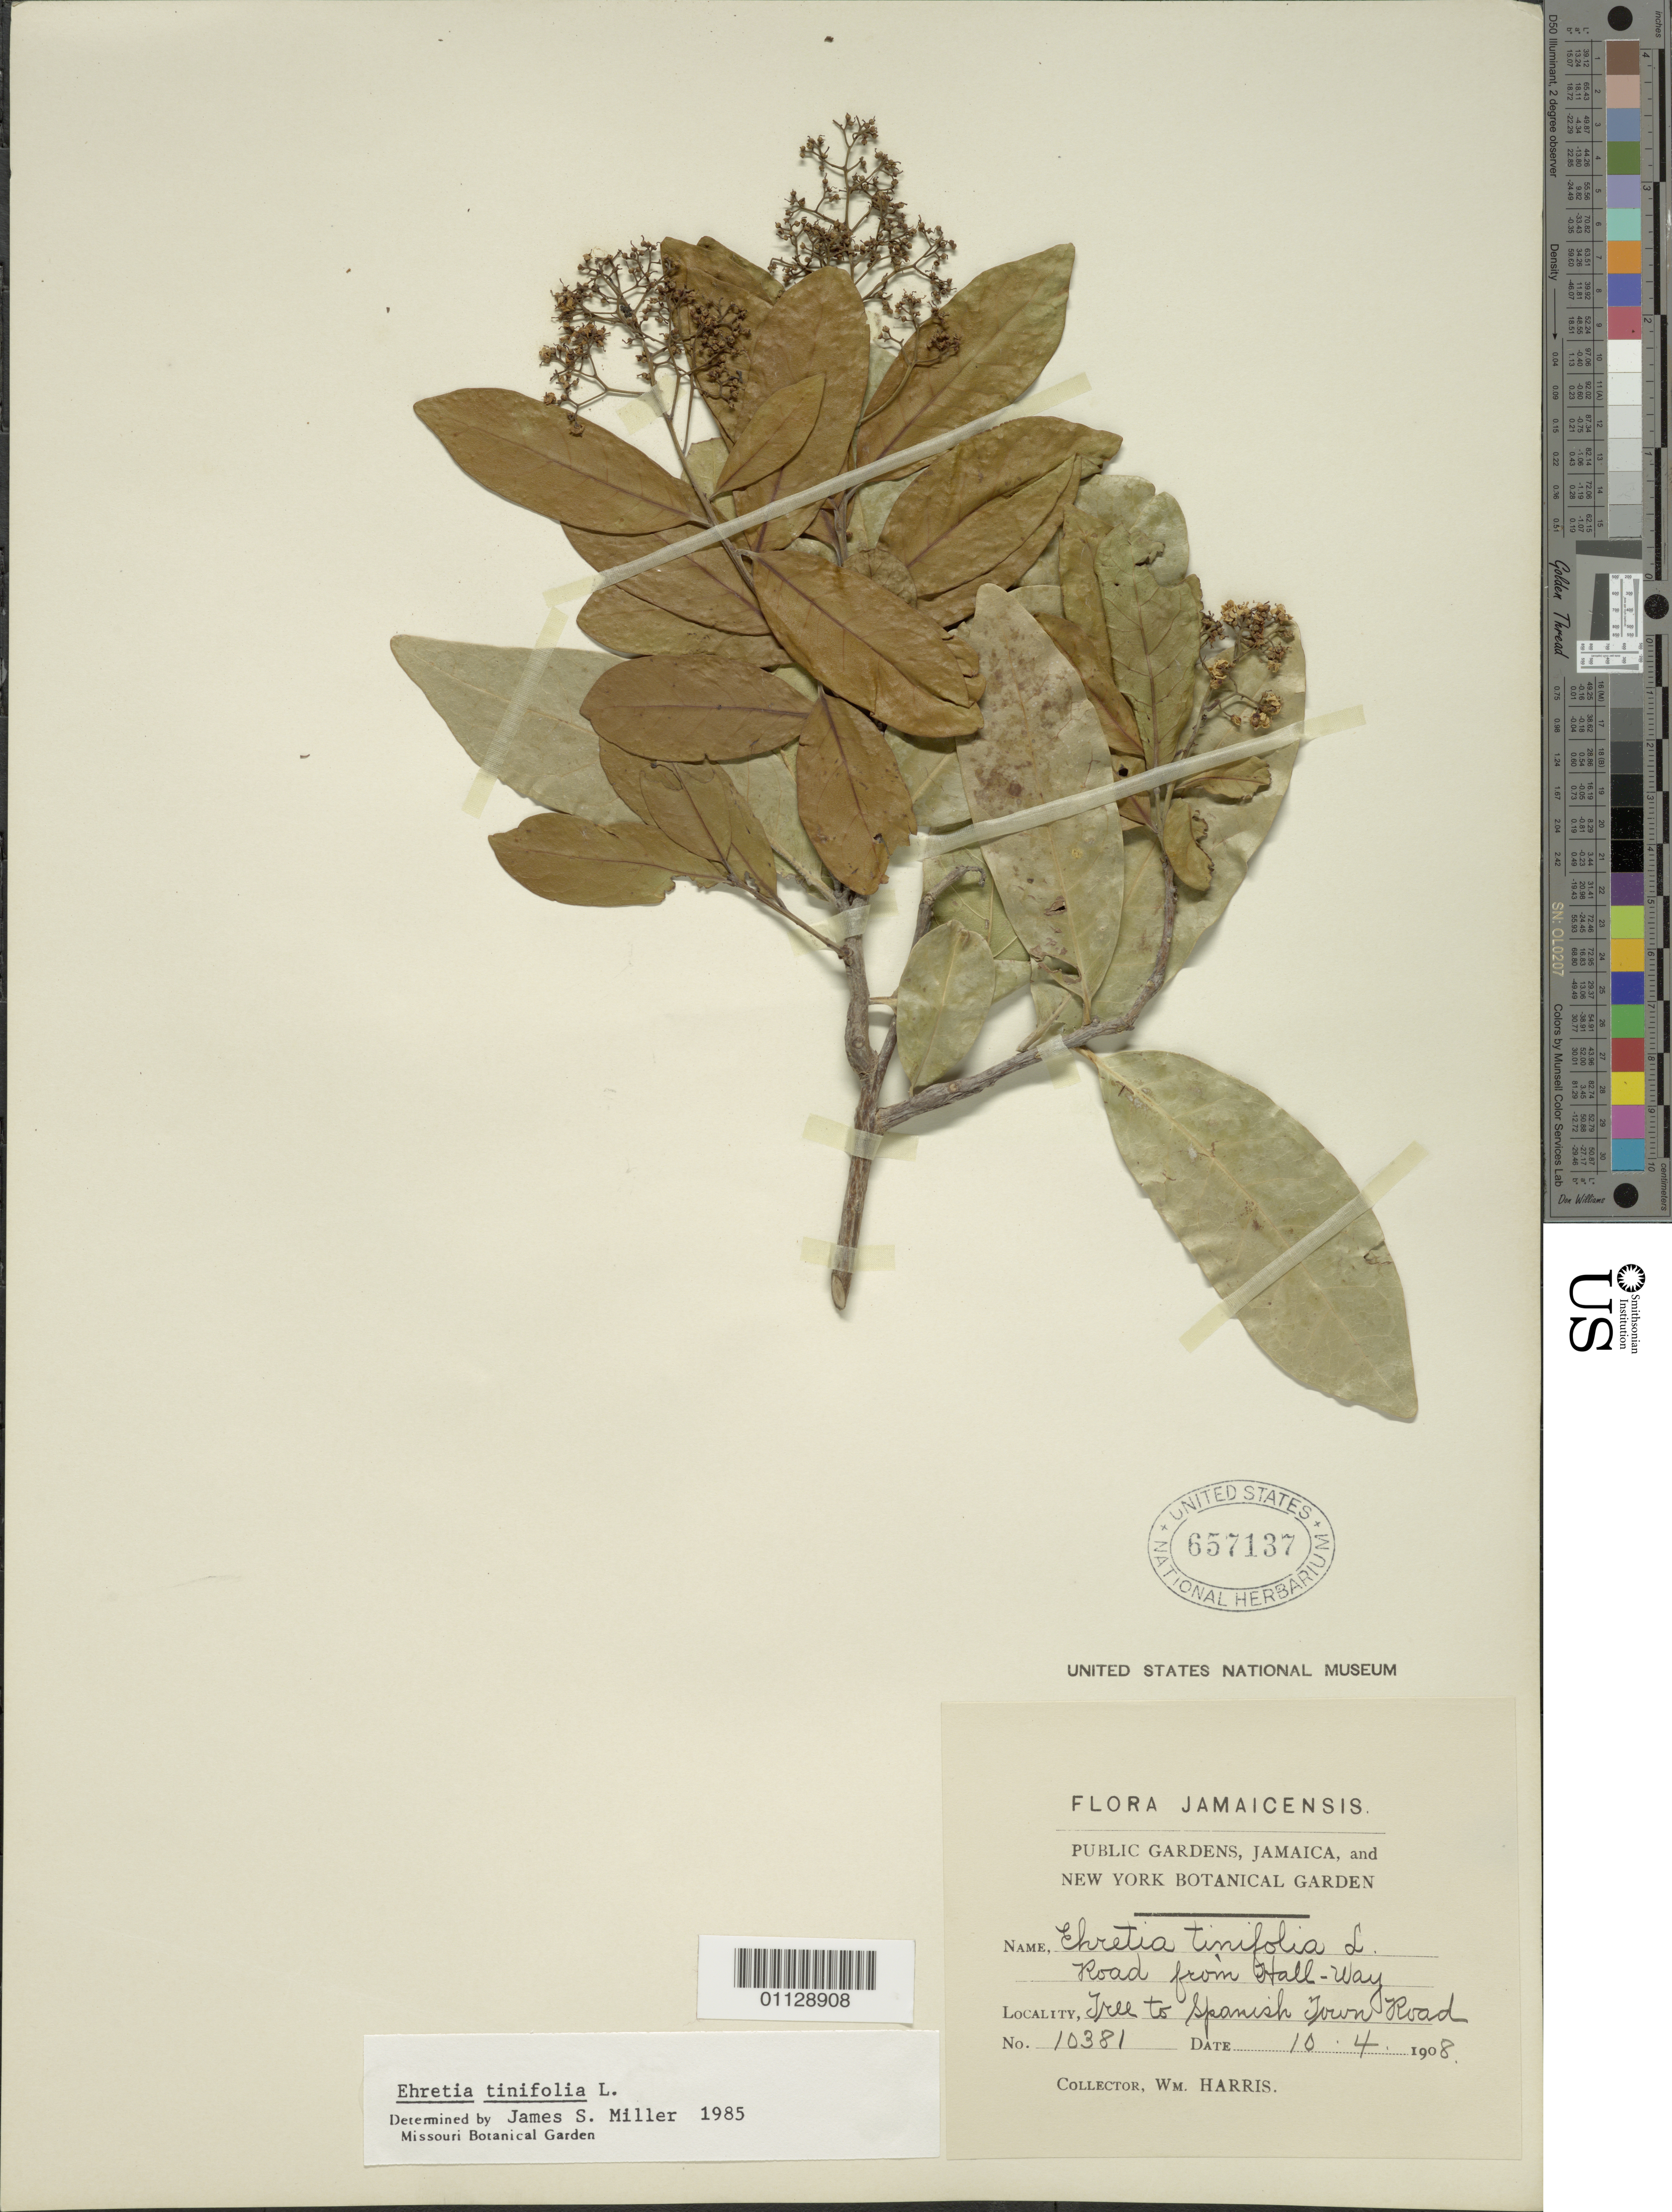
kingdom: Plantae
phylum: Tracheophyta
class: Magnoliopsida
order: Boraginales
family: Ehretiaceae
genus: Ehretia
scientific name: Ehretia tinifolia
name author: L.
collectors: W. Harris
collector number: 10381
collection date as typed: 10 Apr 1908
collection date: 1908-04-10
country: Jamaica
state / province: Saint Catherine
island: Jamaica I.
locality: Road from Hall-way, tree to Spanish town road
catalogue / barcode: US 657137